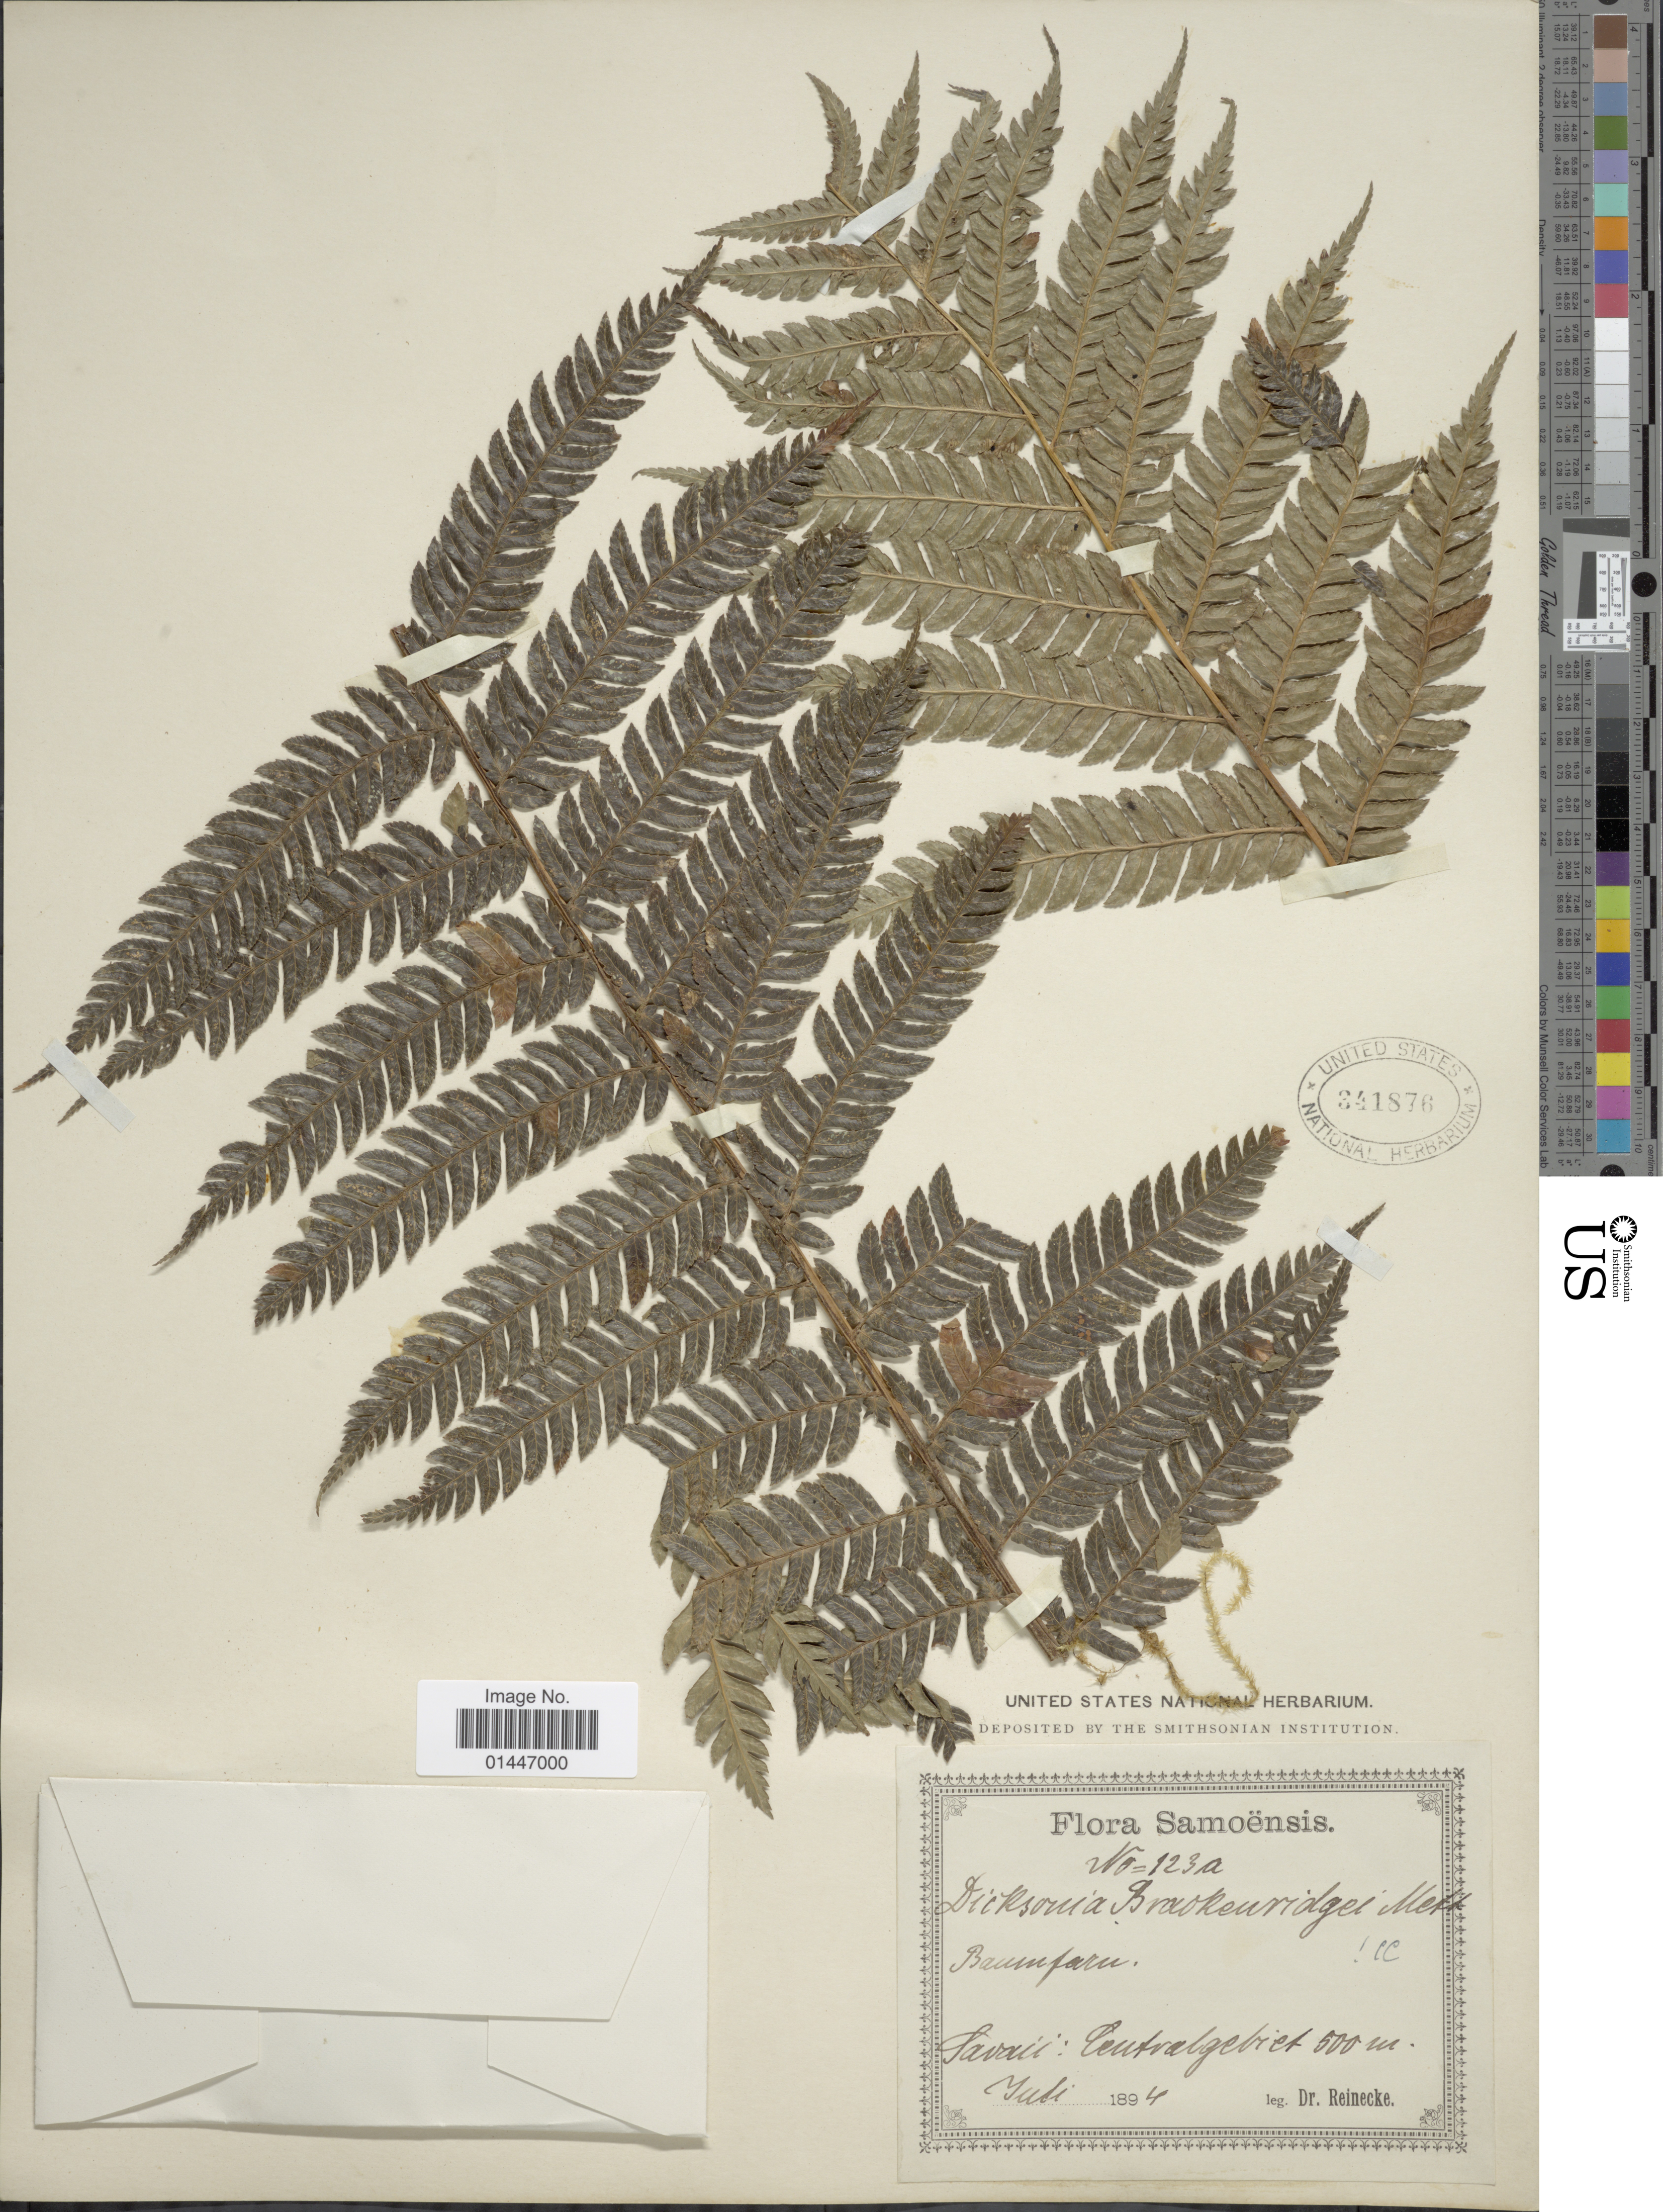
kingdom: Plantae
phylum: Tracheophyta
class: Polypodiopsida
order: Cyatheales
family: Dicksoniaceae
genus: Dicksonia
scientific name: Dicksonia brackenridgei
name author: Mett.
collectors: -- Reinecke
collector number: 123a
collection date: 1894-07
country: Samoa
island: Savai'i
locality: Savaii: Centralgebiet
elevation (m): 500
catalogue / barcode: US 341876